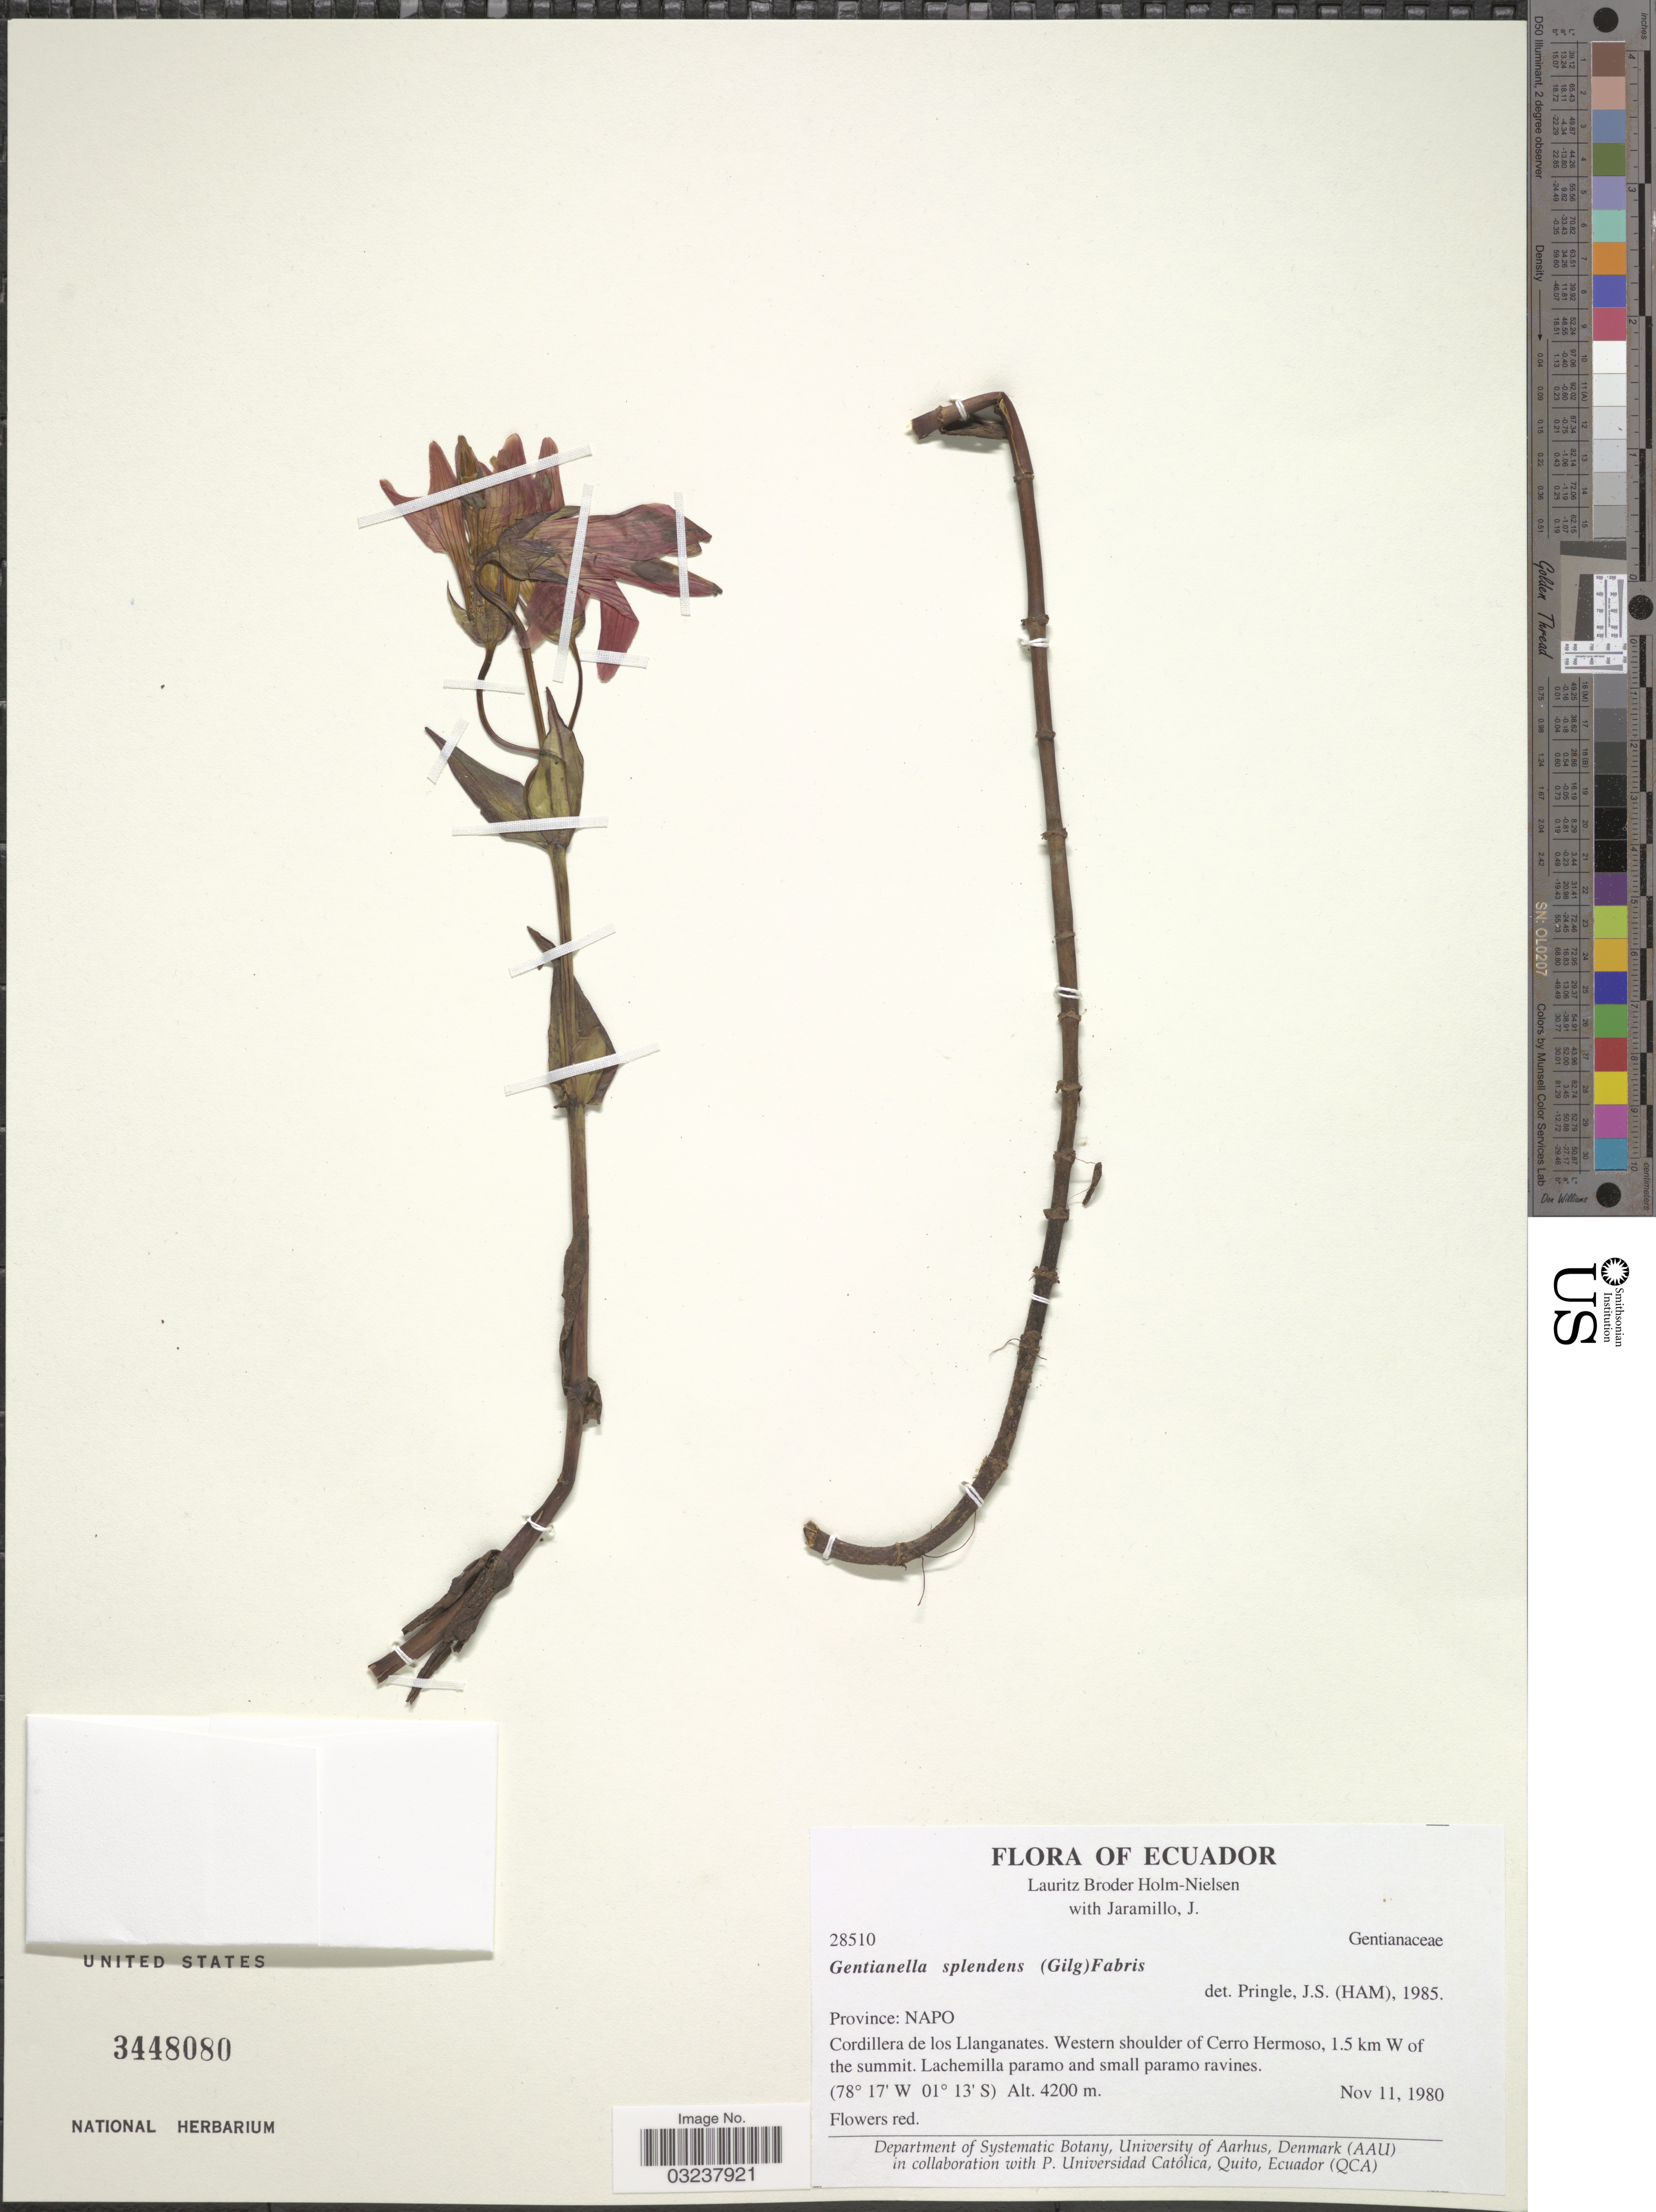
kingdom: Plantae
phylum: Tracheophyta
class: Magnoliopsida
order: Gentianales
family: Gentianaceae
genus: Gentianella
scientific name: Gentianella splendens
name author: (Gilg) Fabris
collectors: L. B. Holm-Nielsen & J. Jaramillo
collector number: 25810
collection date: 1980-11-11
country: Ecuador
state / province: Napo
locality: Cordillera de los Llanganates. Western shoulder of Cerro Hermoso, 1.5 km W of the summit.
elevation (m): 4200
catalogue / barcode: US 3448080